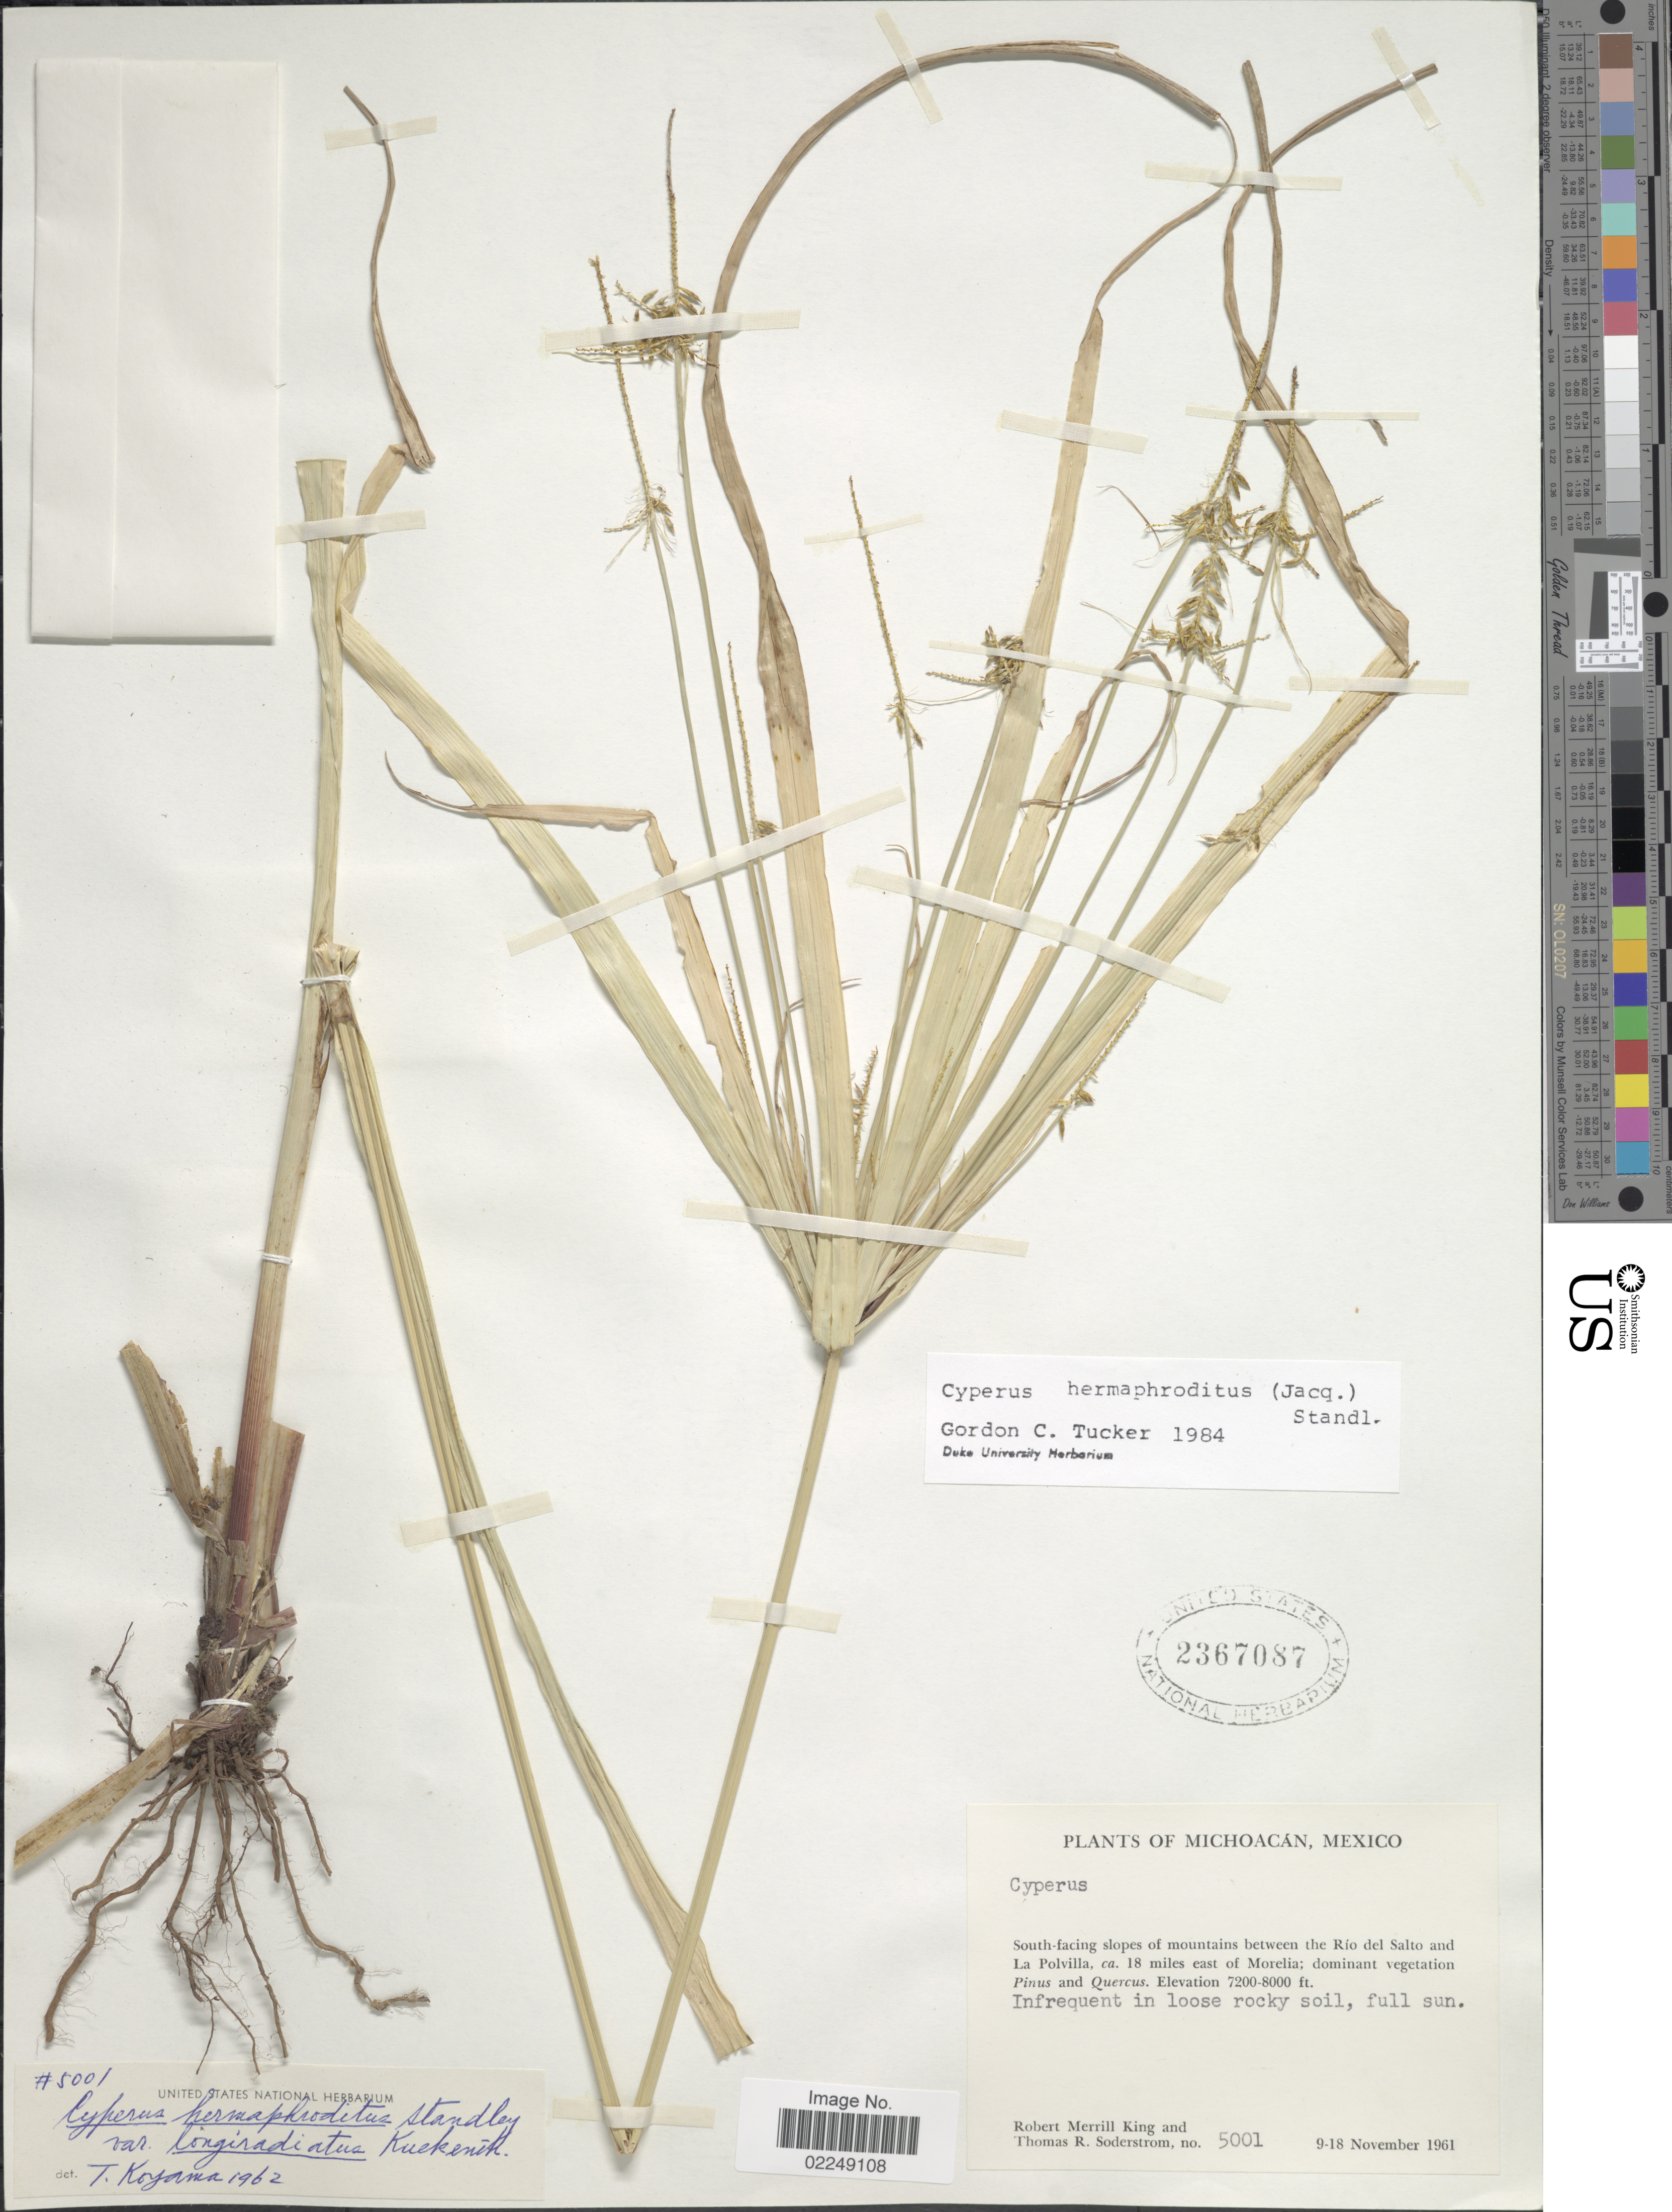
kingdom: Plantae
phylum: Tracheophyta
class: Liliopsida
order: Poales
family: Cyperaceae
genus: Cyperus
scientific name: Cyperus hermaphroditus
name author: (Jacq.) Standl.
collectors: R. M. King & T. R. Soderstrom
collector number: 5001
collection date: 1961-11-09/1961-11-18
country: Mexico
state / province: Michoacán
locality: Michoacan, Mexico, South-facing slopes of mountains between the Rio del Salto and La Polvilla, 18 miles east of Morelia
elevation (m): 2195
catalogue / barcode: US 2367087